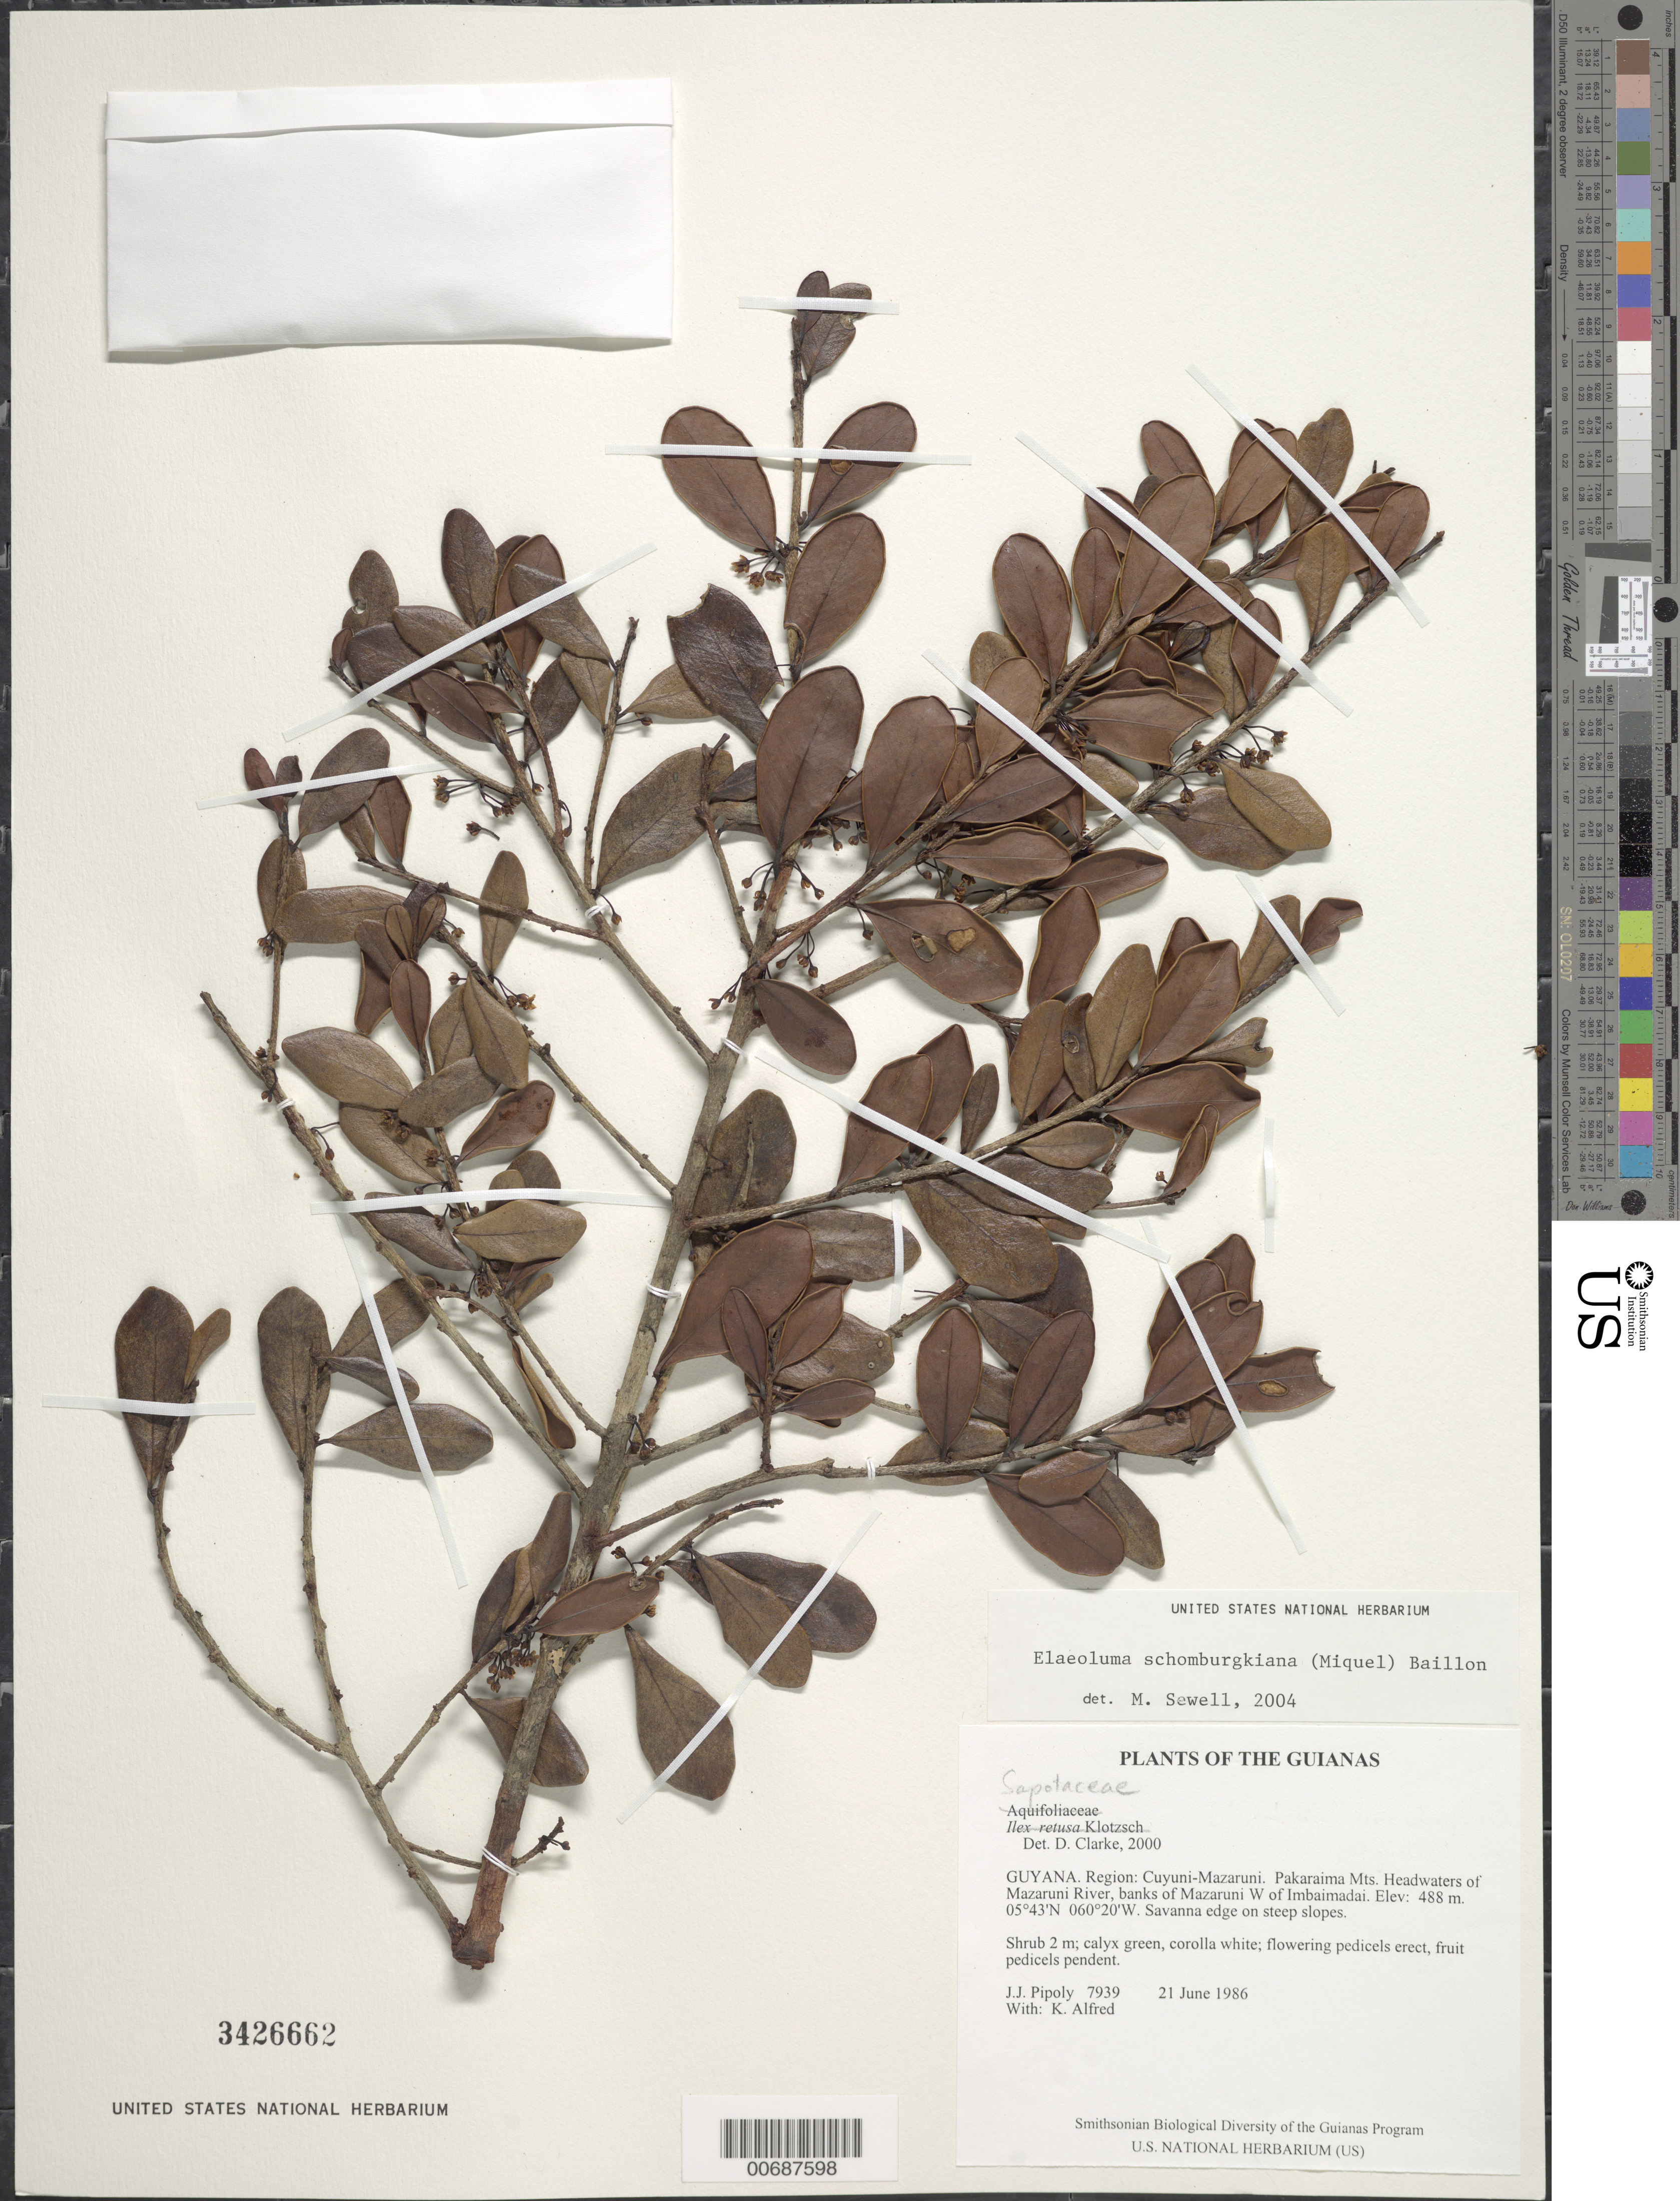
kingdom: Plantae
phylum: Tracheophyta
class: Magnoliopsida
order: Ericales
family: Sapotaceae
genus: Elaeoluma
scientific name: Elaeoluma schomburgkiana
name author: (Miq.) Baill.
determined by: Sewell, M.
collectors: J. J. Pipoly & K. Alfred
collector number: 7939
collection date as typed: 21 June 1986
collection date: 1986-06-21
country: Guyana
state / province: Cuyuni-Mazaruni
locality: Pakaraima Mts. Headwaters of Mazaruni River, banks of Mazaruni W of Imbaimadai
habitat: Savanna edge on steep slopes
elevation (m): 488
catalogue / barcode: US 3426662